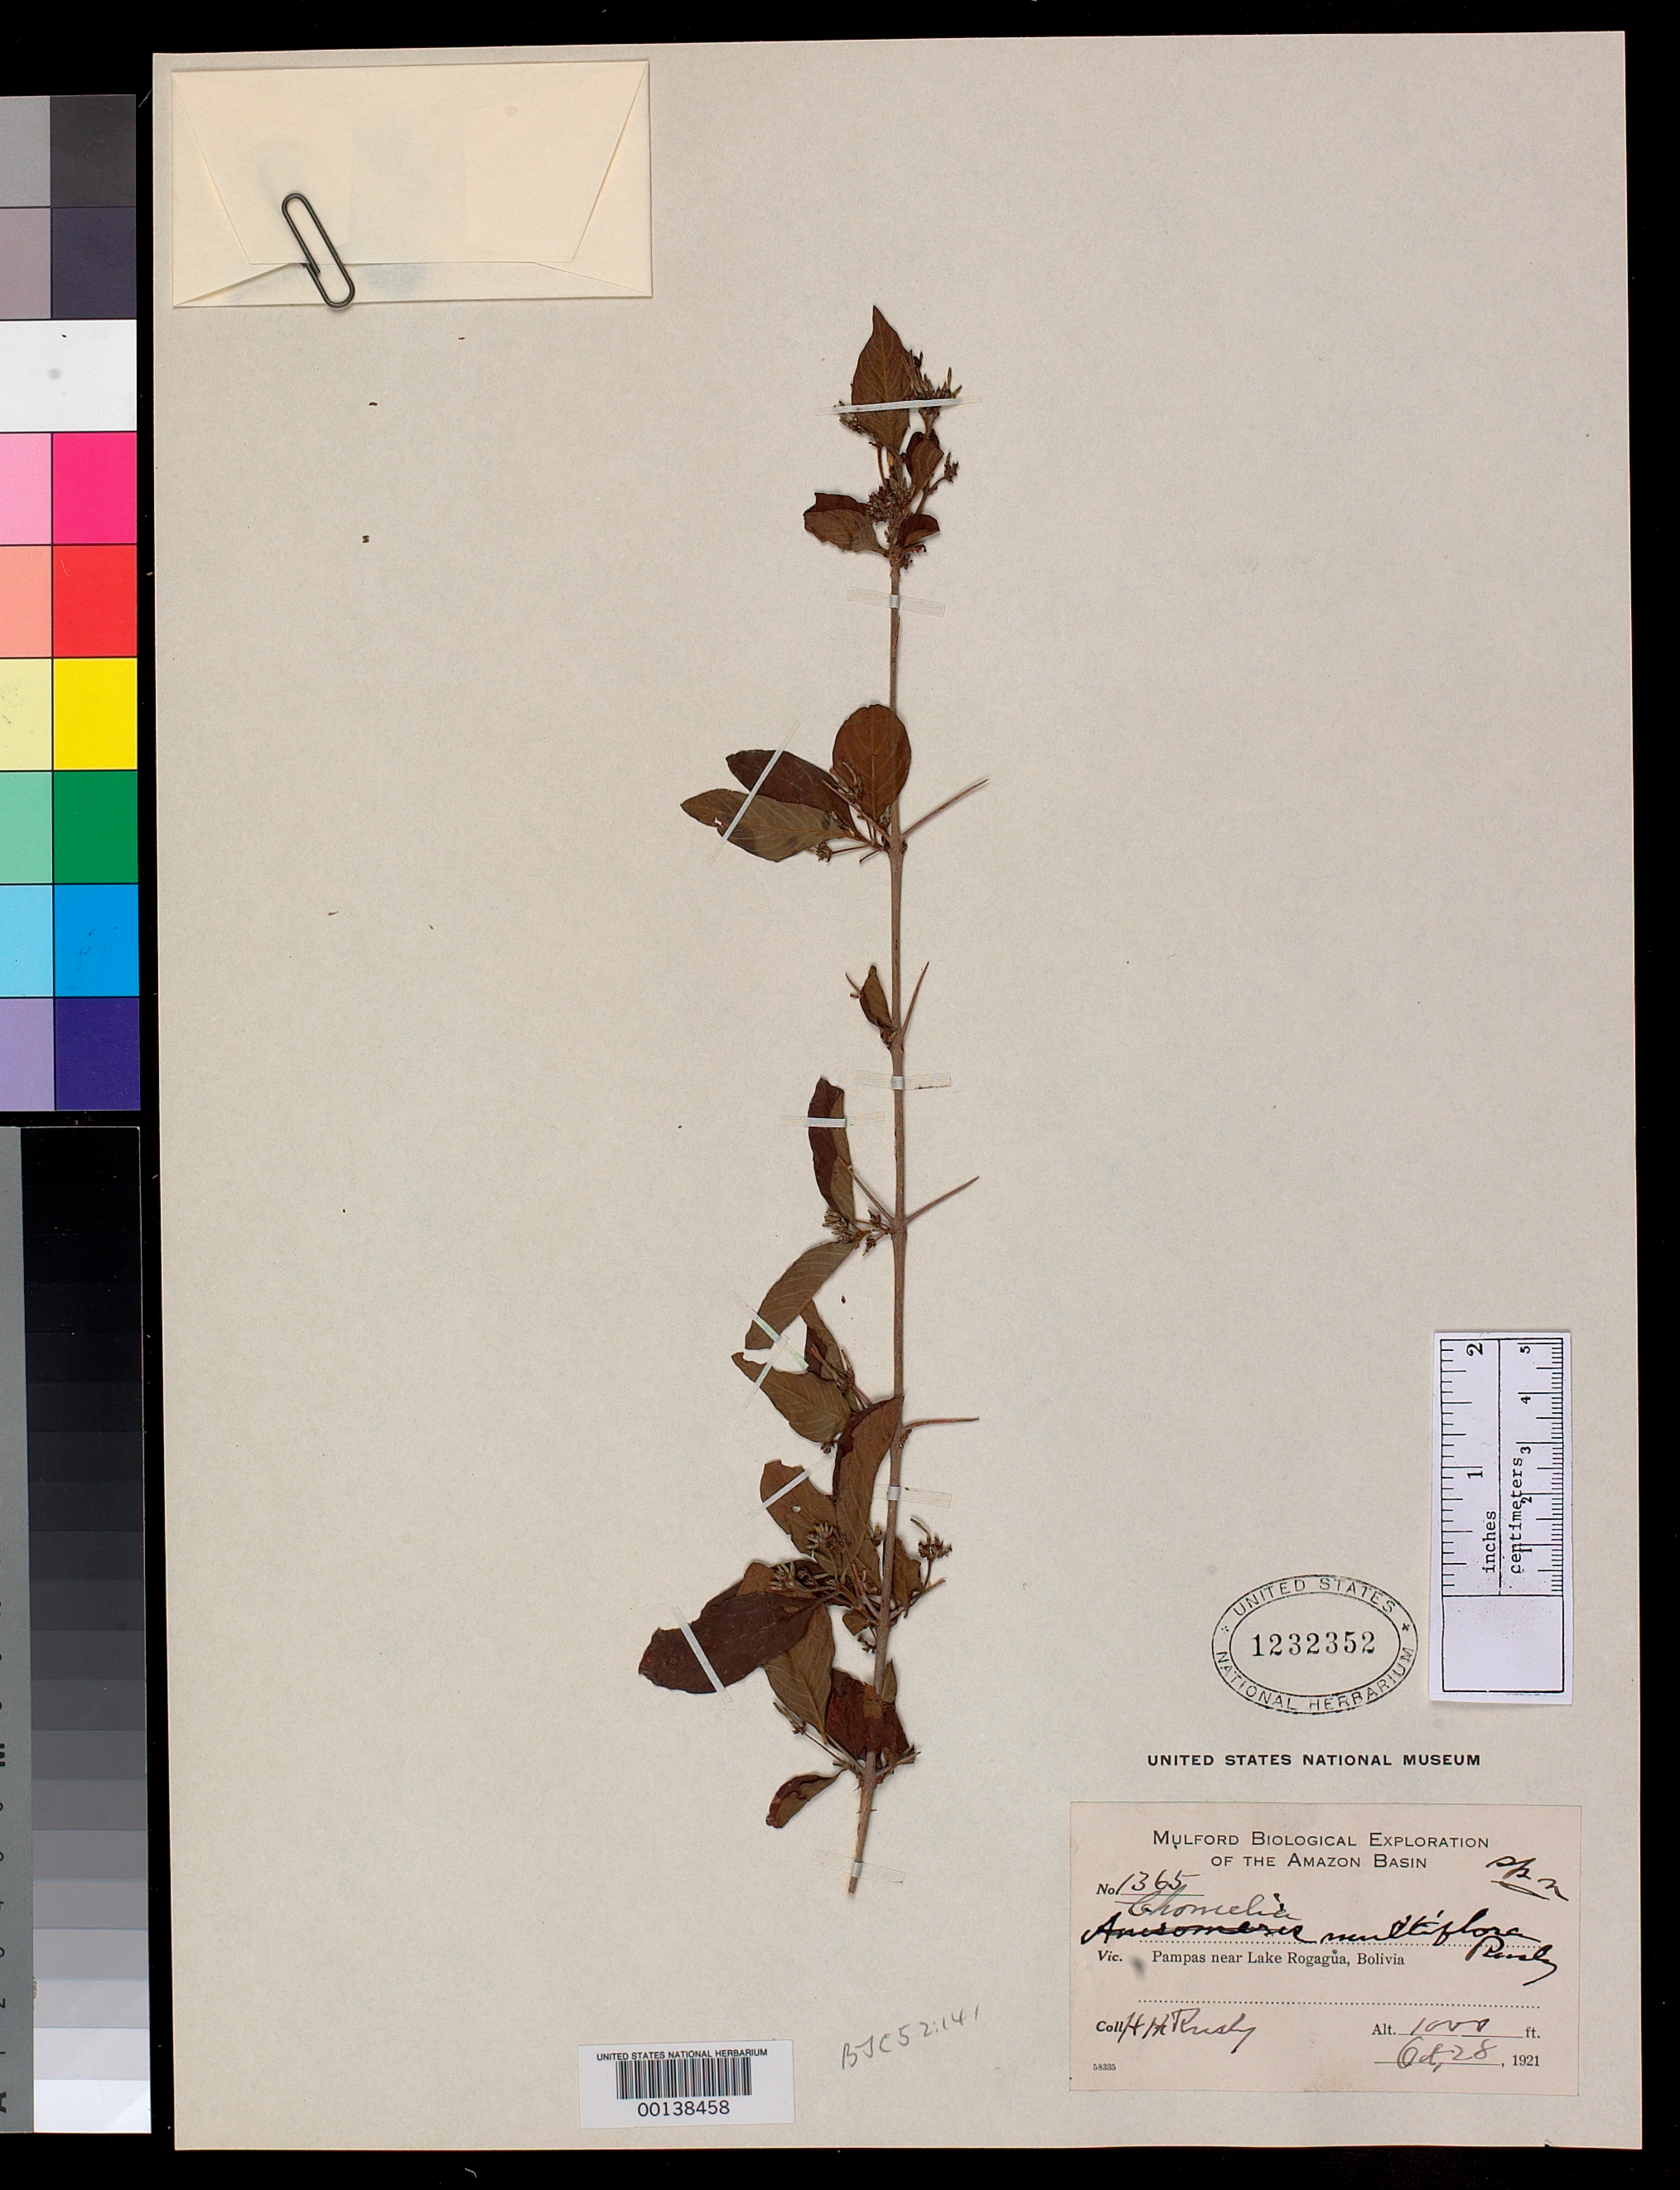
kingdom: Plantae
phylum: Tracheophyta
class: Magnoliopsida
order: Gentianales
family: Rubiaceae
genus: Chomelia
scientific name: Chomelia multiflora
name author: Rusby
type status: Isotype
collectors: H. H. Rusby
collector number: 1365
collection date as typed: Oct. 28, 1921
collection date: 1921-10-28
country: Bolivia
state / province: Beni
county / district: José Ballivián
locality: Pampas near Lake Rogagua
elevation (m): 305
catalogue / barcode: US 1232352